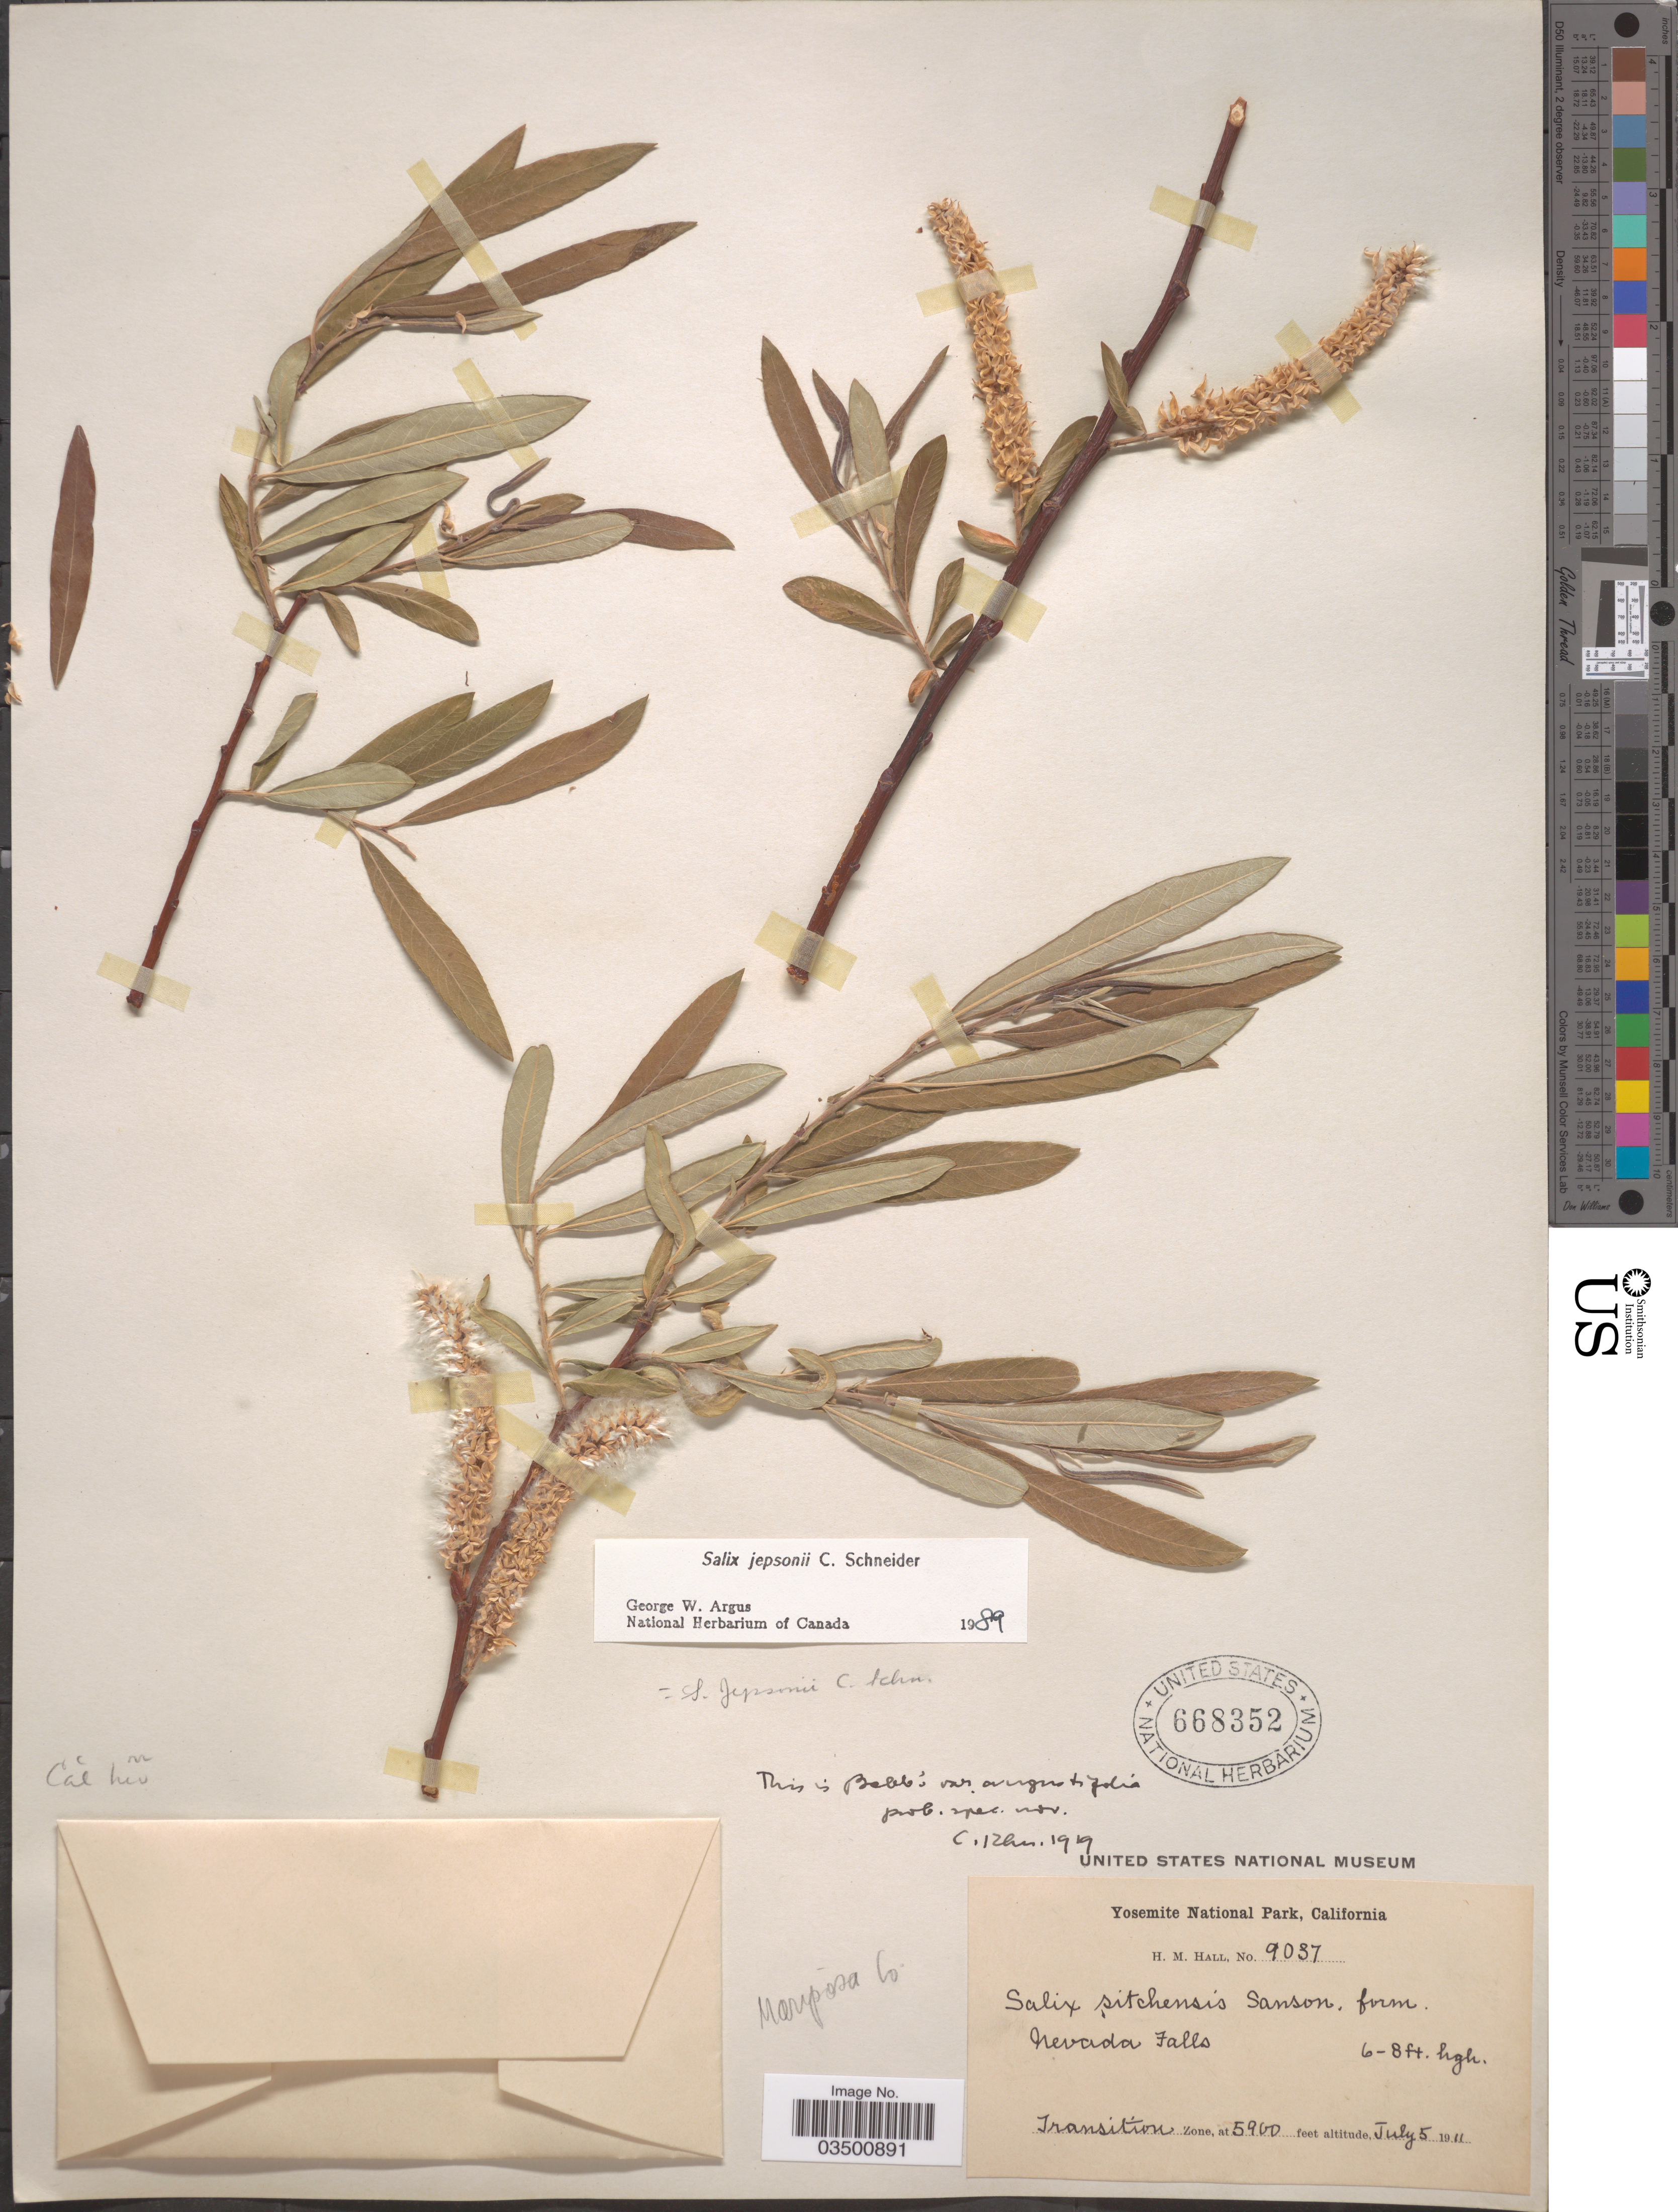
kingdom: Plantae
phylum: Tracheophyta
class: Magnoliopsida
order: Malpighiales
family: Salicaceae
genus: Salix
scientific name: Salix jepsonii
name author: C.K. Schneid.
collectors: H. M. Hall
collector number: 9037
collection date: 1911-07-05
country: United States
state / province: California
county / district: Mariposa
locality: Yosemite National Park. Nevada Falls. Transition Zone. Mariposa Co.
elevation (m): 1798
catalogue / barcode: US 668352